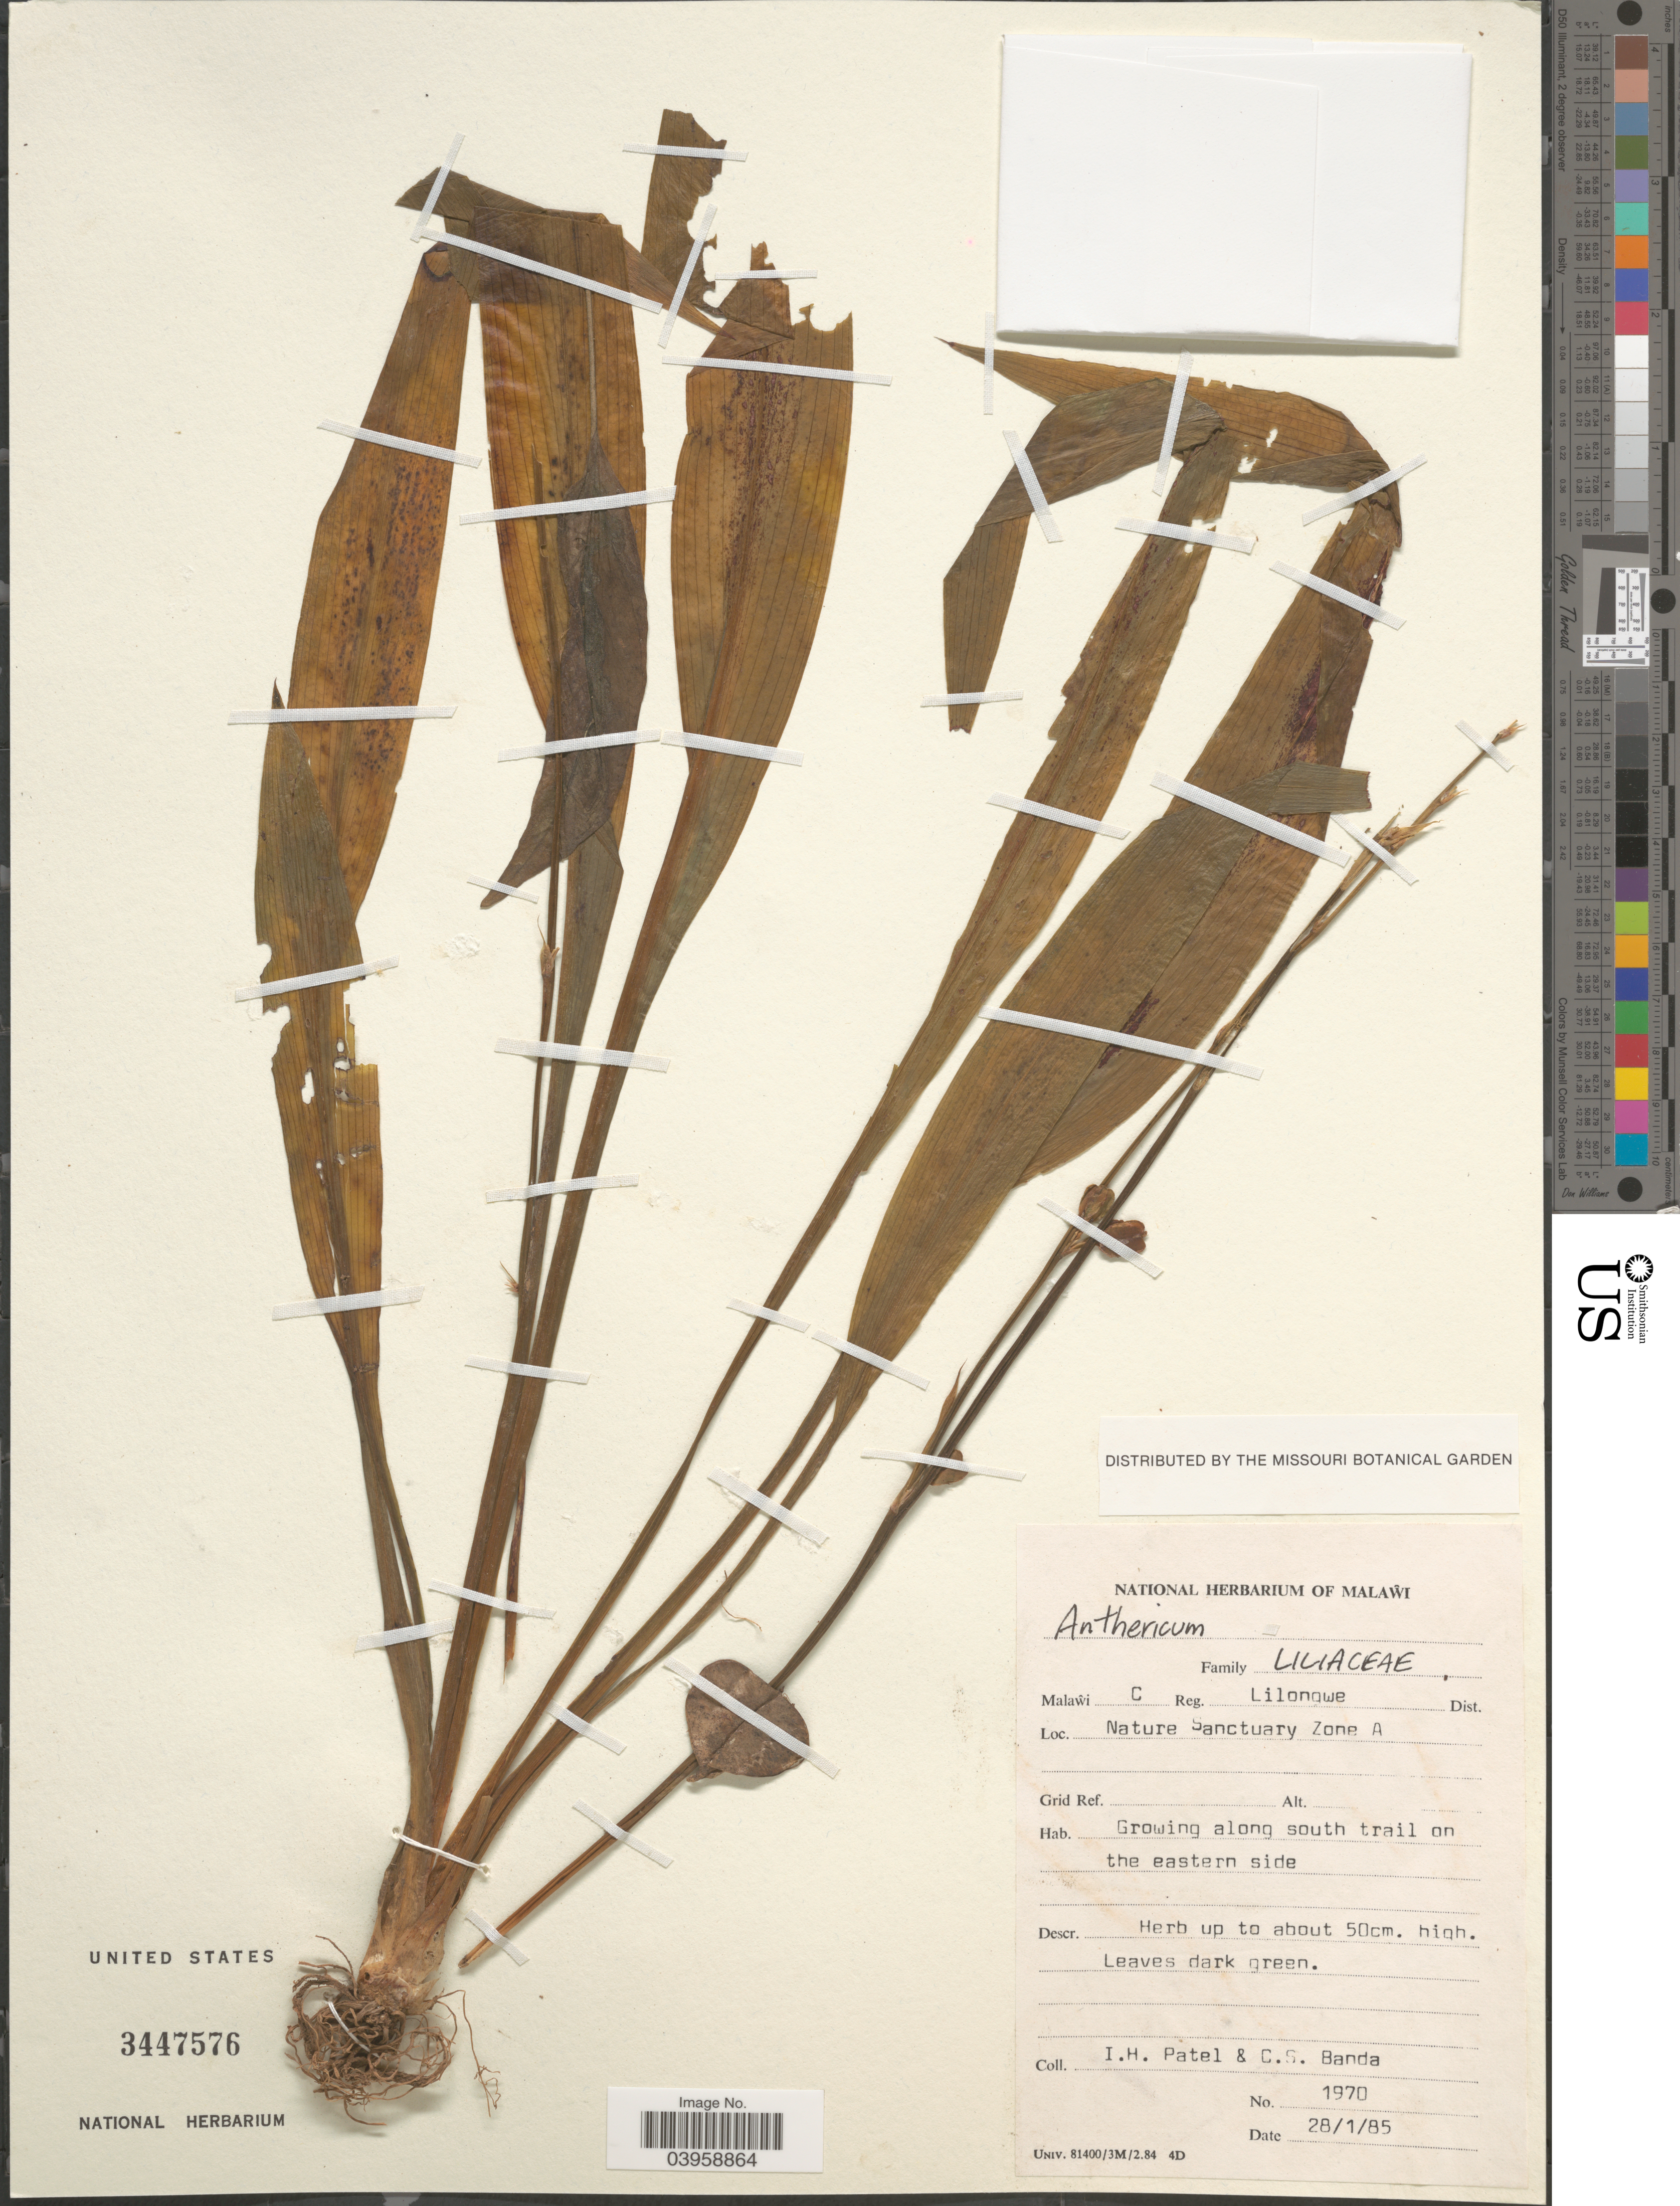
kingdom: Plantae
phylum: Tracheophyta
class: Liliopsida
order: Asparagales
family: Asparagaceae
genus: Anthericum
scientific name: Anthericum sp.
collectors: I. Patel & C. Banda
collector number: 1970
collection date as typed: Transcribed d/m/y: 28/1/85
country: Malawi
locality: Malawi C Reg. Lilongwe Dist. Nature Sanctuary Zone A. Growing along south trail on the eastern side.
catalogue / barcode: US 3447576